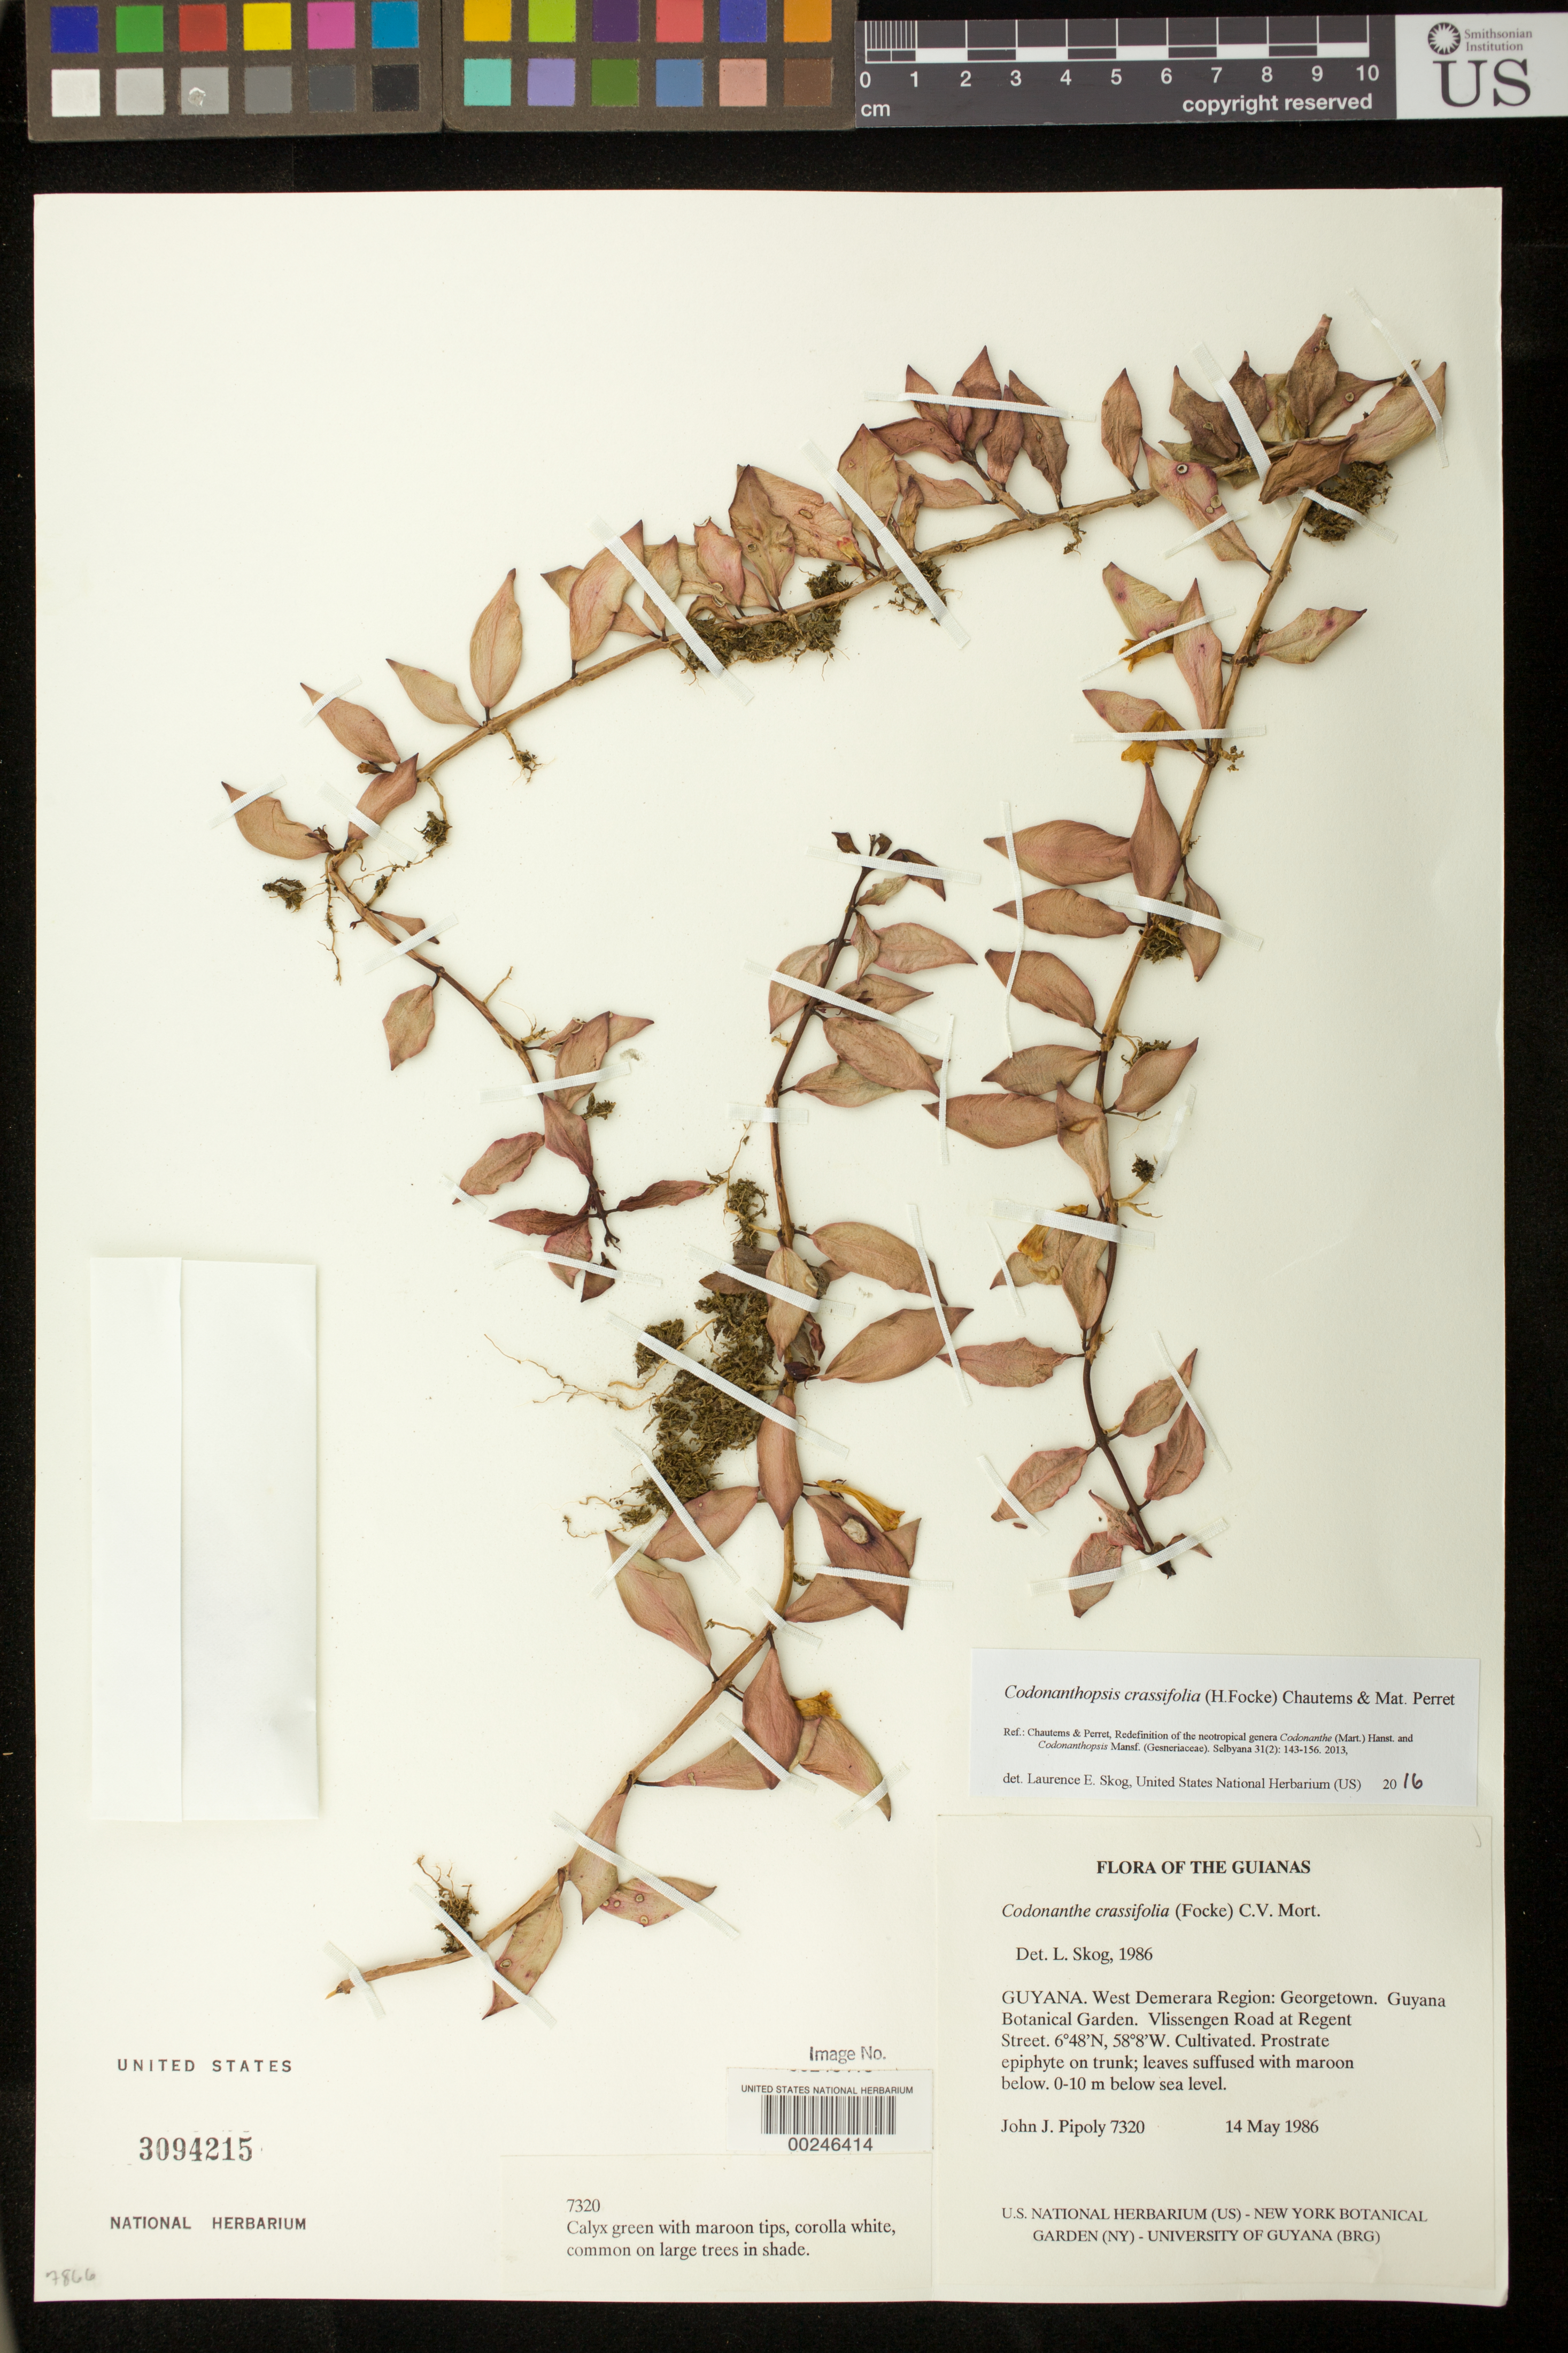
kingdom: Plantae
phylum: Tracheophyta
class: Magnoliopsida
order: Lamiales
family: Gesneriaceae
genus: Codonanthopsis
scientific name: Codonanthopsis crassifolia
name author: (H. Focke) Chautems & Mat.Perret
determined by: Skog, Laurence E.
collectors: J. J. Pipoly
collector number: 7320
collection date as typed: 14 May 1986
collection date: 1986-05-14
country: Guyana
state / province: Essequibo Isl-W. Demerara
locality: West Demerara, Georgetown, Guyana Botanical Garden, Vlissengen road at Regent Street, 0-10 m below sea level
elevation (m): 0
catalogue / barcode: US 3094215